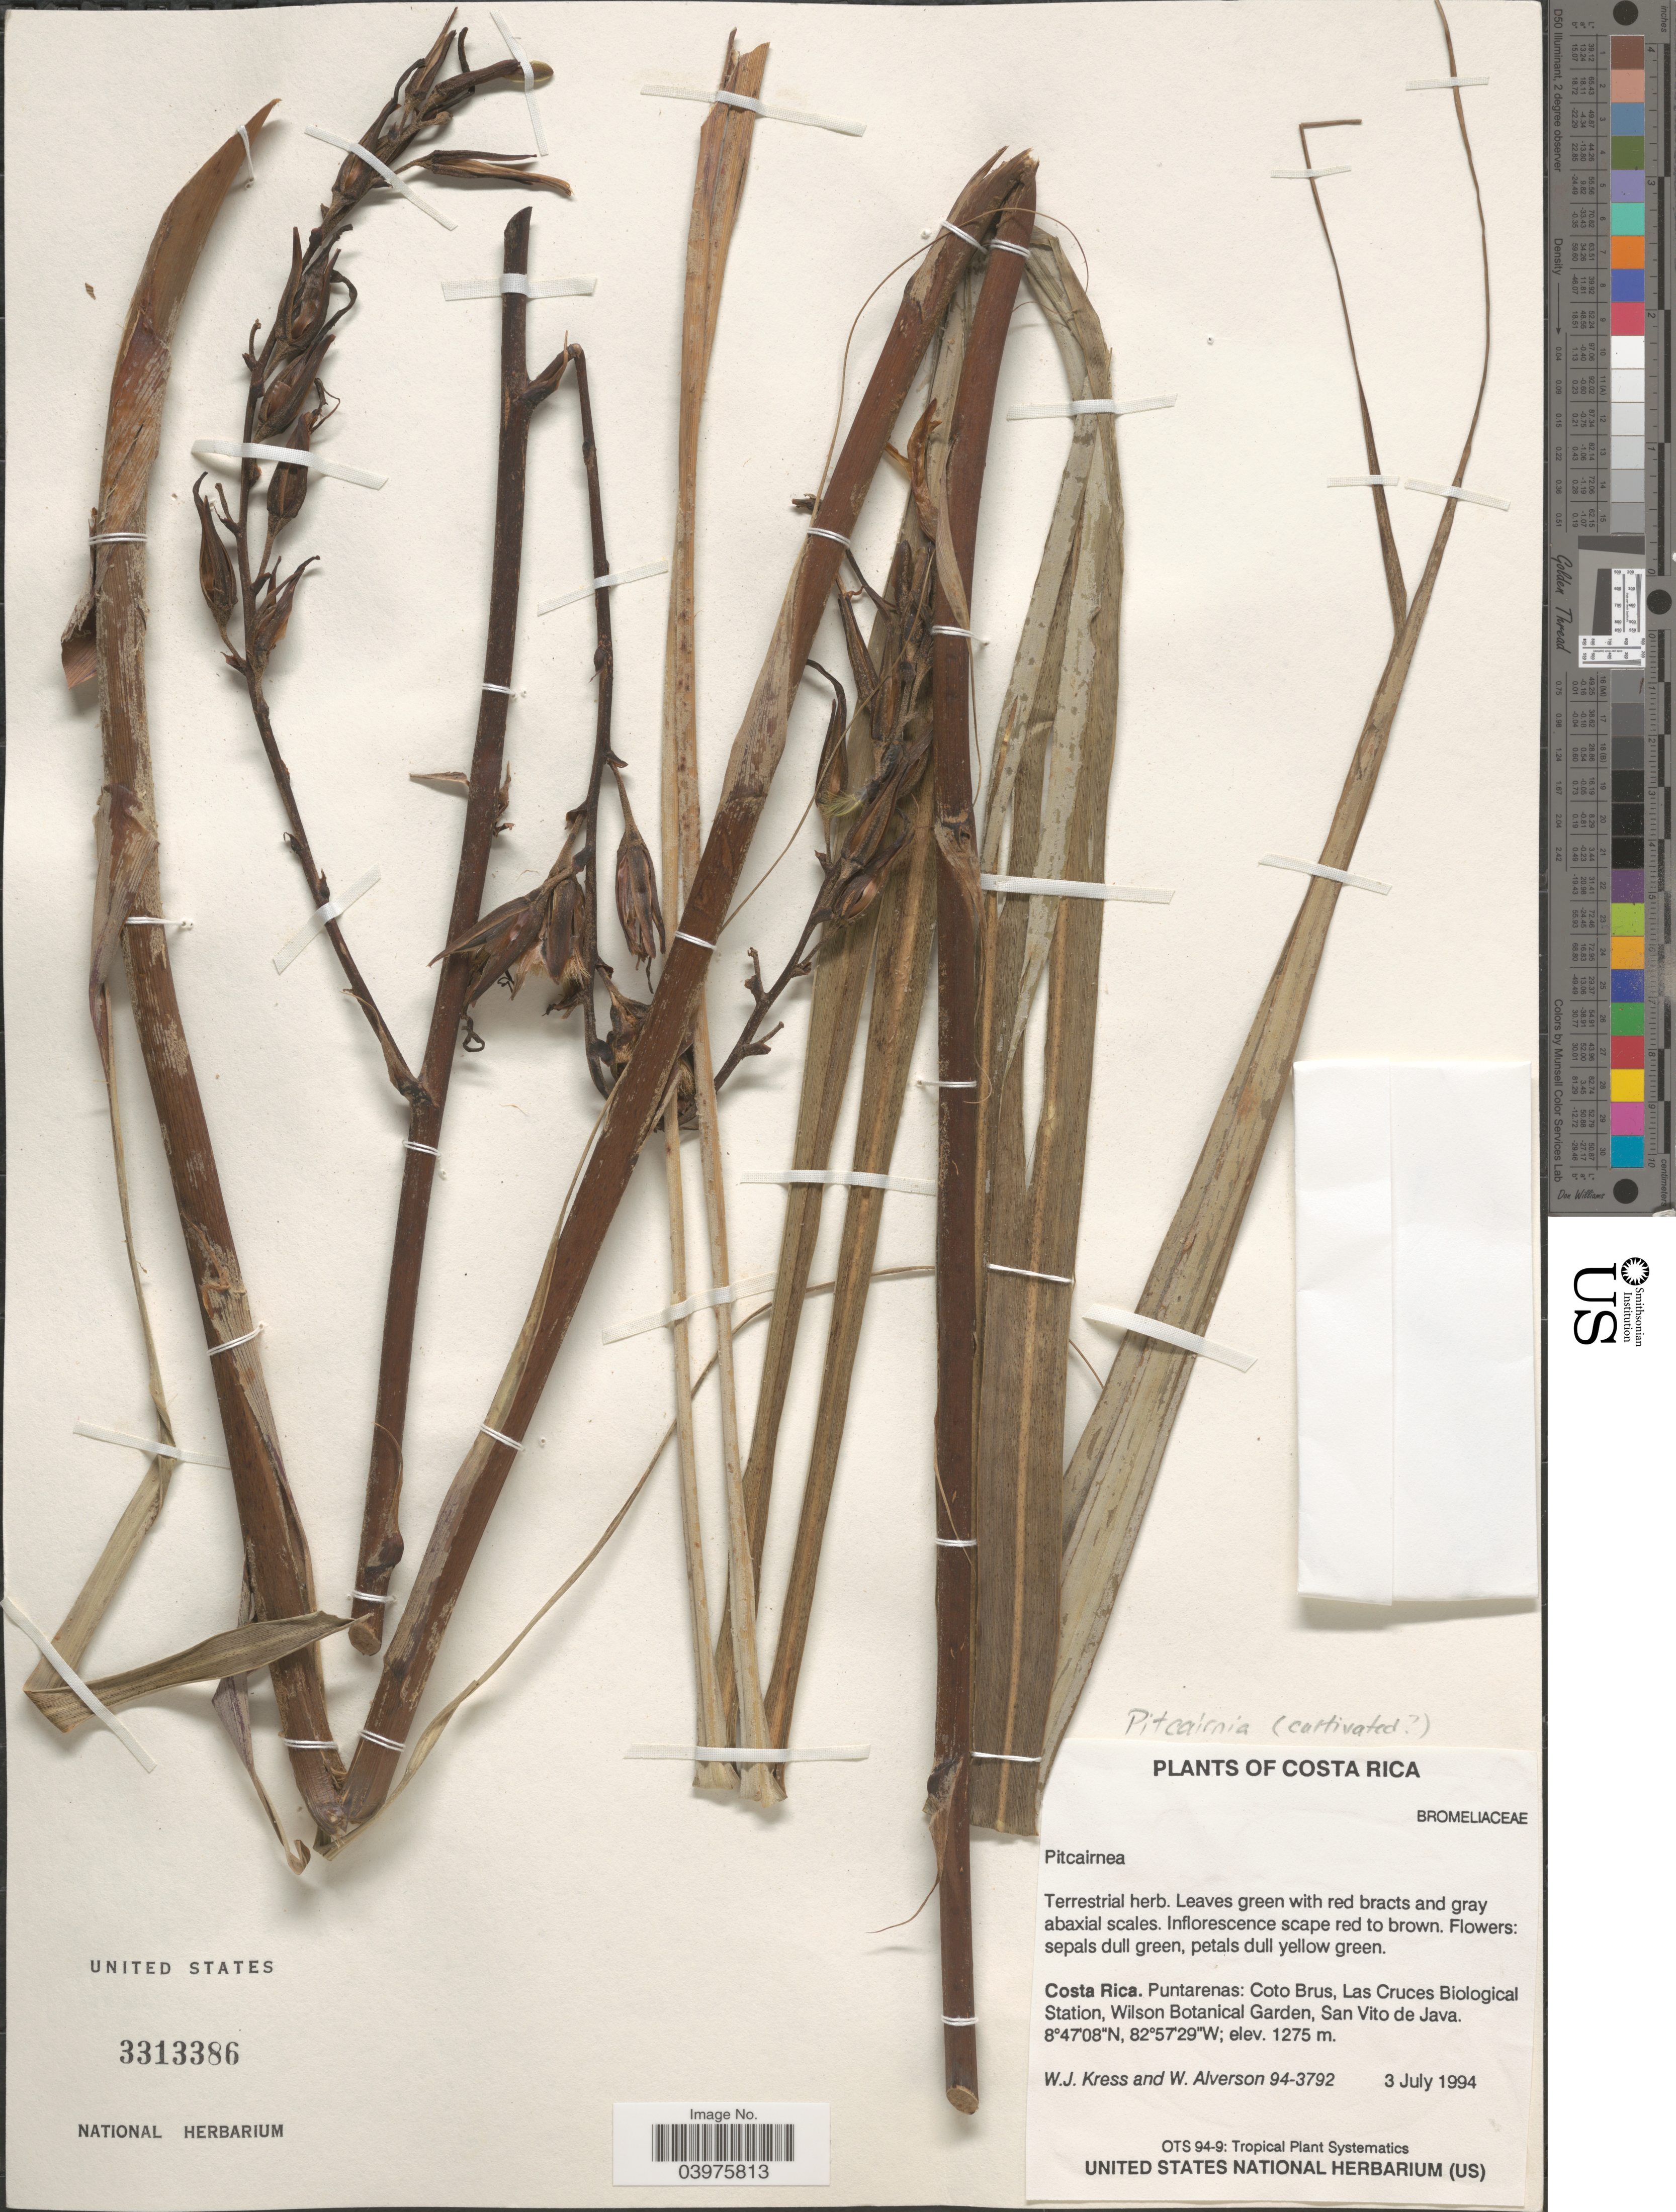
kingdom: Plantae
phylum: Tracheophyta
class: Liliopsida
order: Poales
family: Bromeliaceae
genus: Pitcairnia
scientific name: Pitcairnia sp.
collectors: W. J. Kress & W. S. Alverson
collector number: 94-3792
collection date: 1994-07-03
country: Costa Rica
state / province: Puntarenas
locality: Coto Brus, Las Cruces Biological Station, Wilson Botanical Garden, San Vito de Java.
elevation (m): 1275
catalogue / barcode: US 3313386